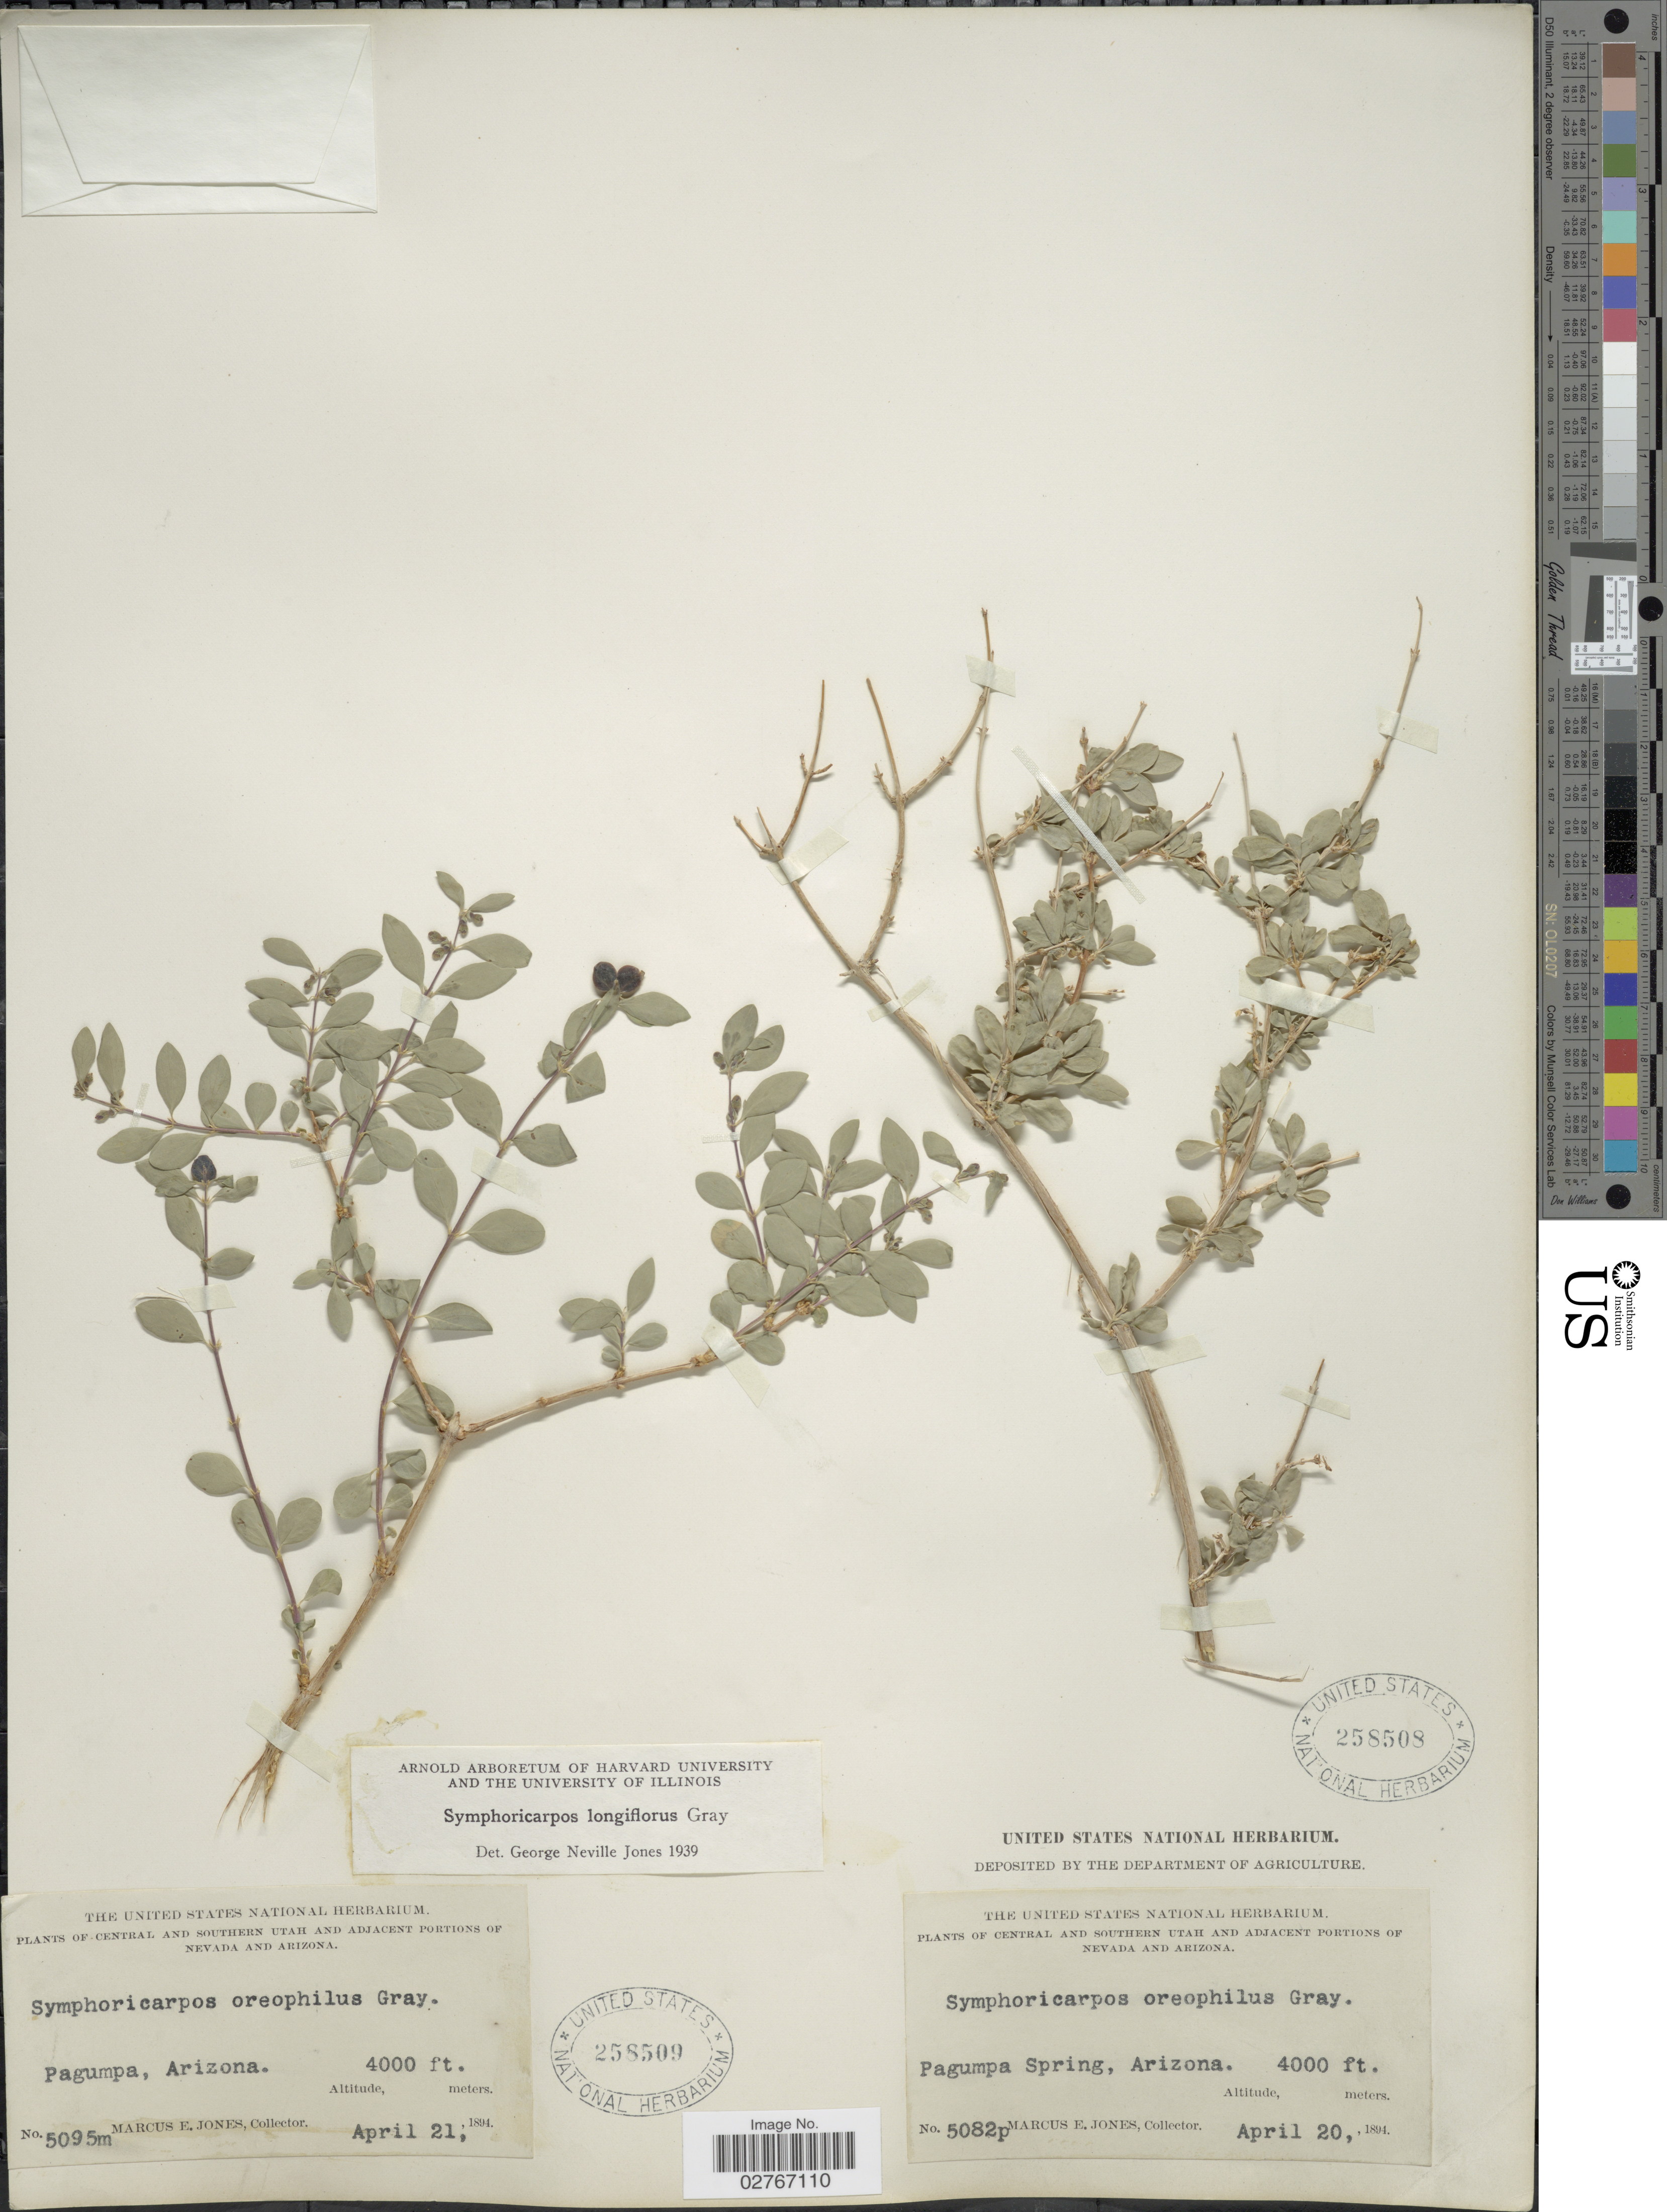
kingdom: Plantae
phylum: Tracheophyta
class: Magnoliopsida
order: Dipsacales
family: Caprifoliaceae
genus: Symphoricarpos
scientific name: Symphoricarpos longiflorus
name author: A. Gray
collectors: M. E. Jones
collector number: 5095m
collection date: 1894-04-21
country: United States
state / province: Arizona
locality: Central and Southern Utah, Pagumpa.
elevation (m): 1219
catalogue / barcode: US 258509